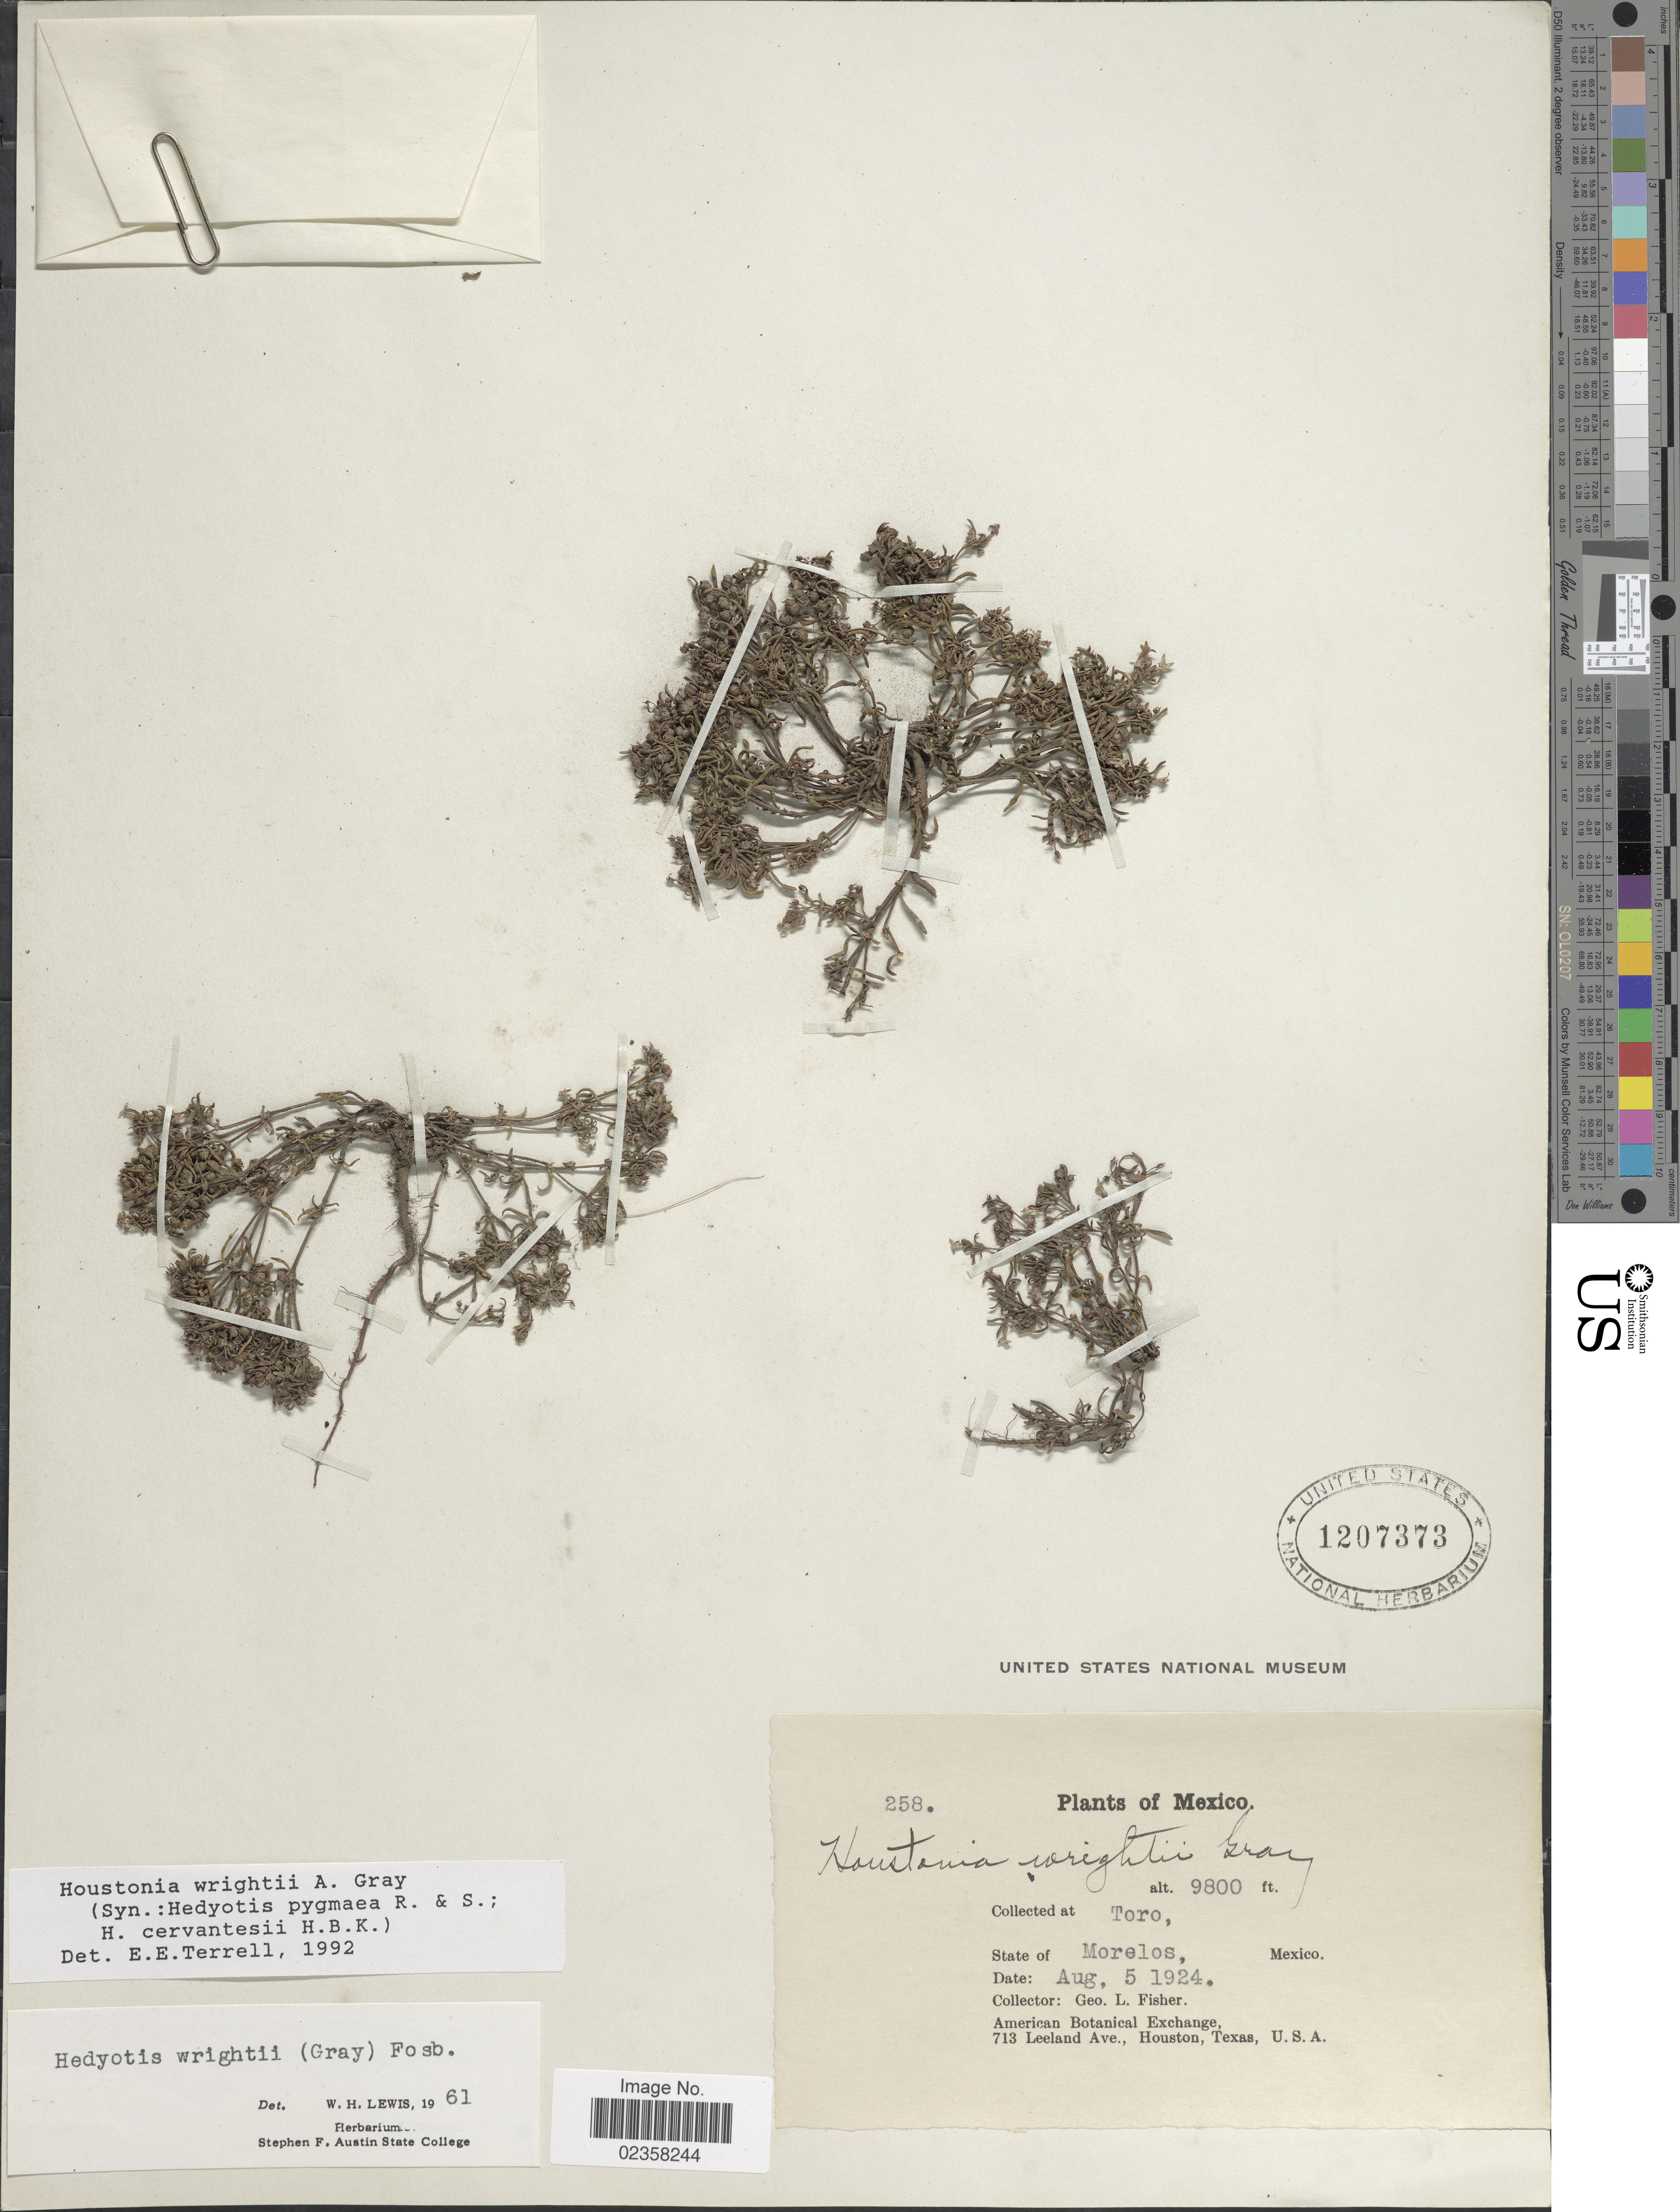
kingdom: Plantae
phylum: Tracheophyta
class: Magnoliopsida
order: Gentianales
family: Rubiaceae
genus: Houstonia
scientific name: Houstonia wrightii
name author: (A. Gray) A. Gray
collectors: G. L. Fisher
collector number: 258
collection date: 1924-08-05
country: Mexico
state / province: Morelos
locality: Toro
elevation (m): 2987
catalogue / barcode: US 1207373